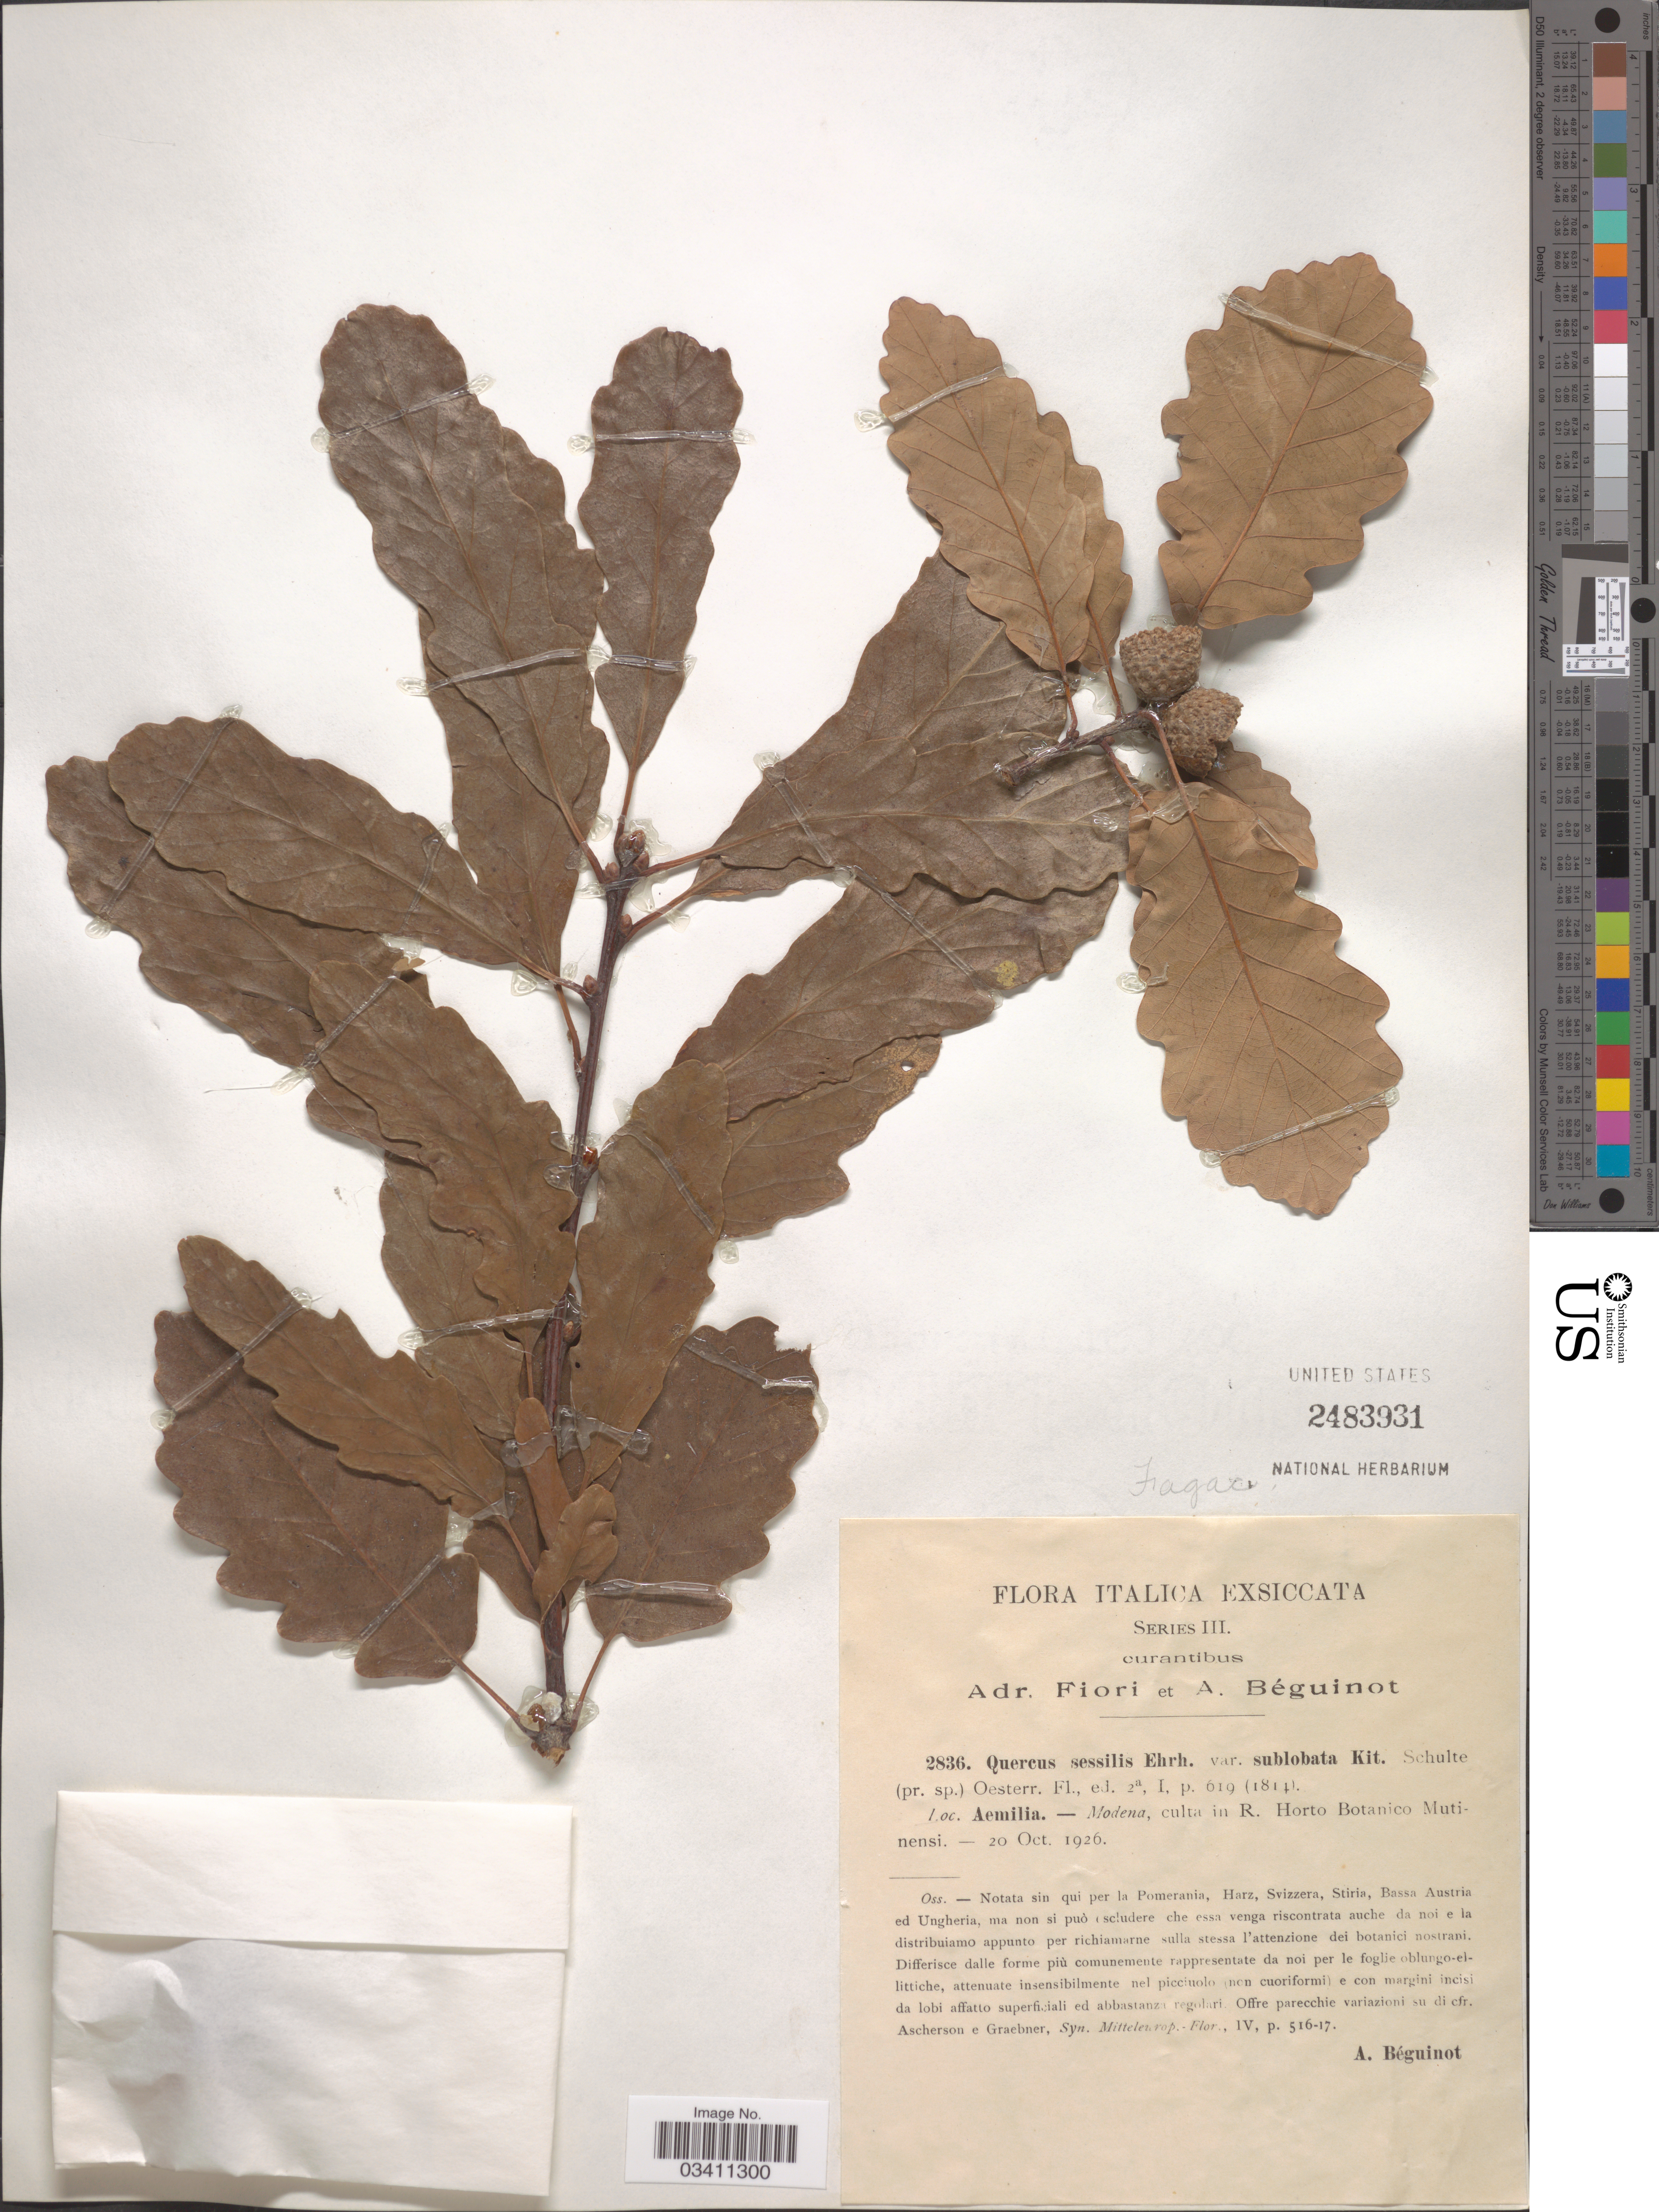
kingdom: Plantae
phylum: Tracheophyta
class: Magnoliopsida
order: Fagales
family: Fagaceae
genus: Quercus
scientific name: Quercus sessilis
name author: Ehrh.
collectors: A. Béguinot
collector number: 2836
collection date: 1926-10-20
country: Italy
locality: Aemilia. - Modena, culta in R. Horto Botanico Mutinensi.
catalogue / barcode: US 2483931